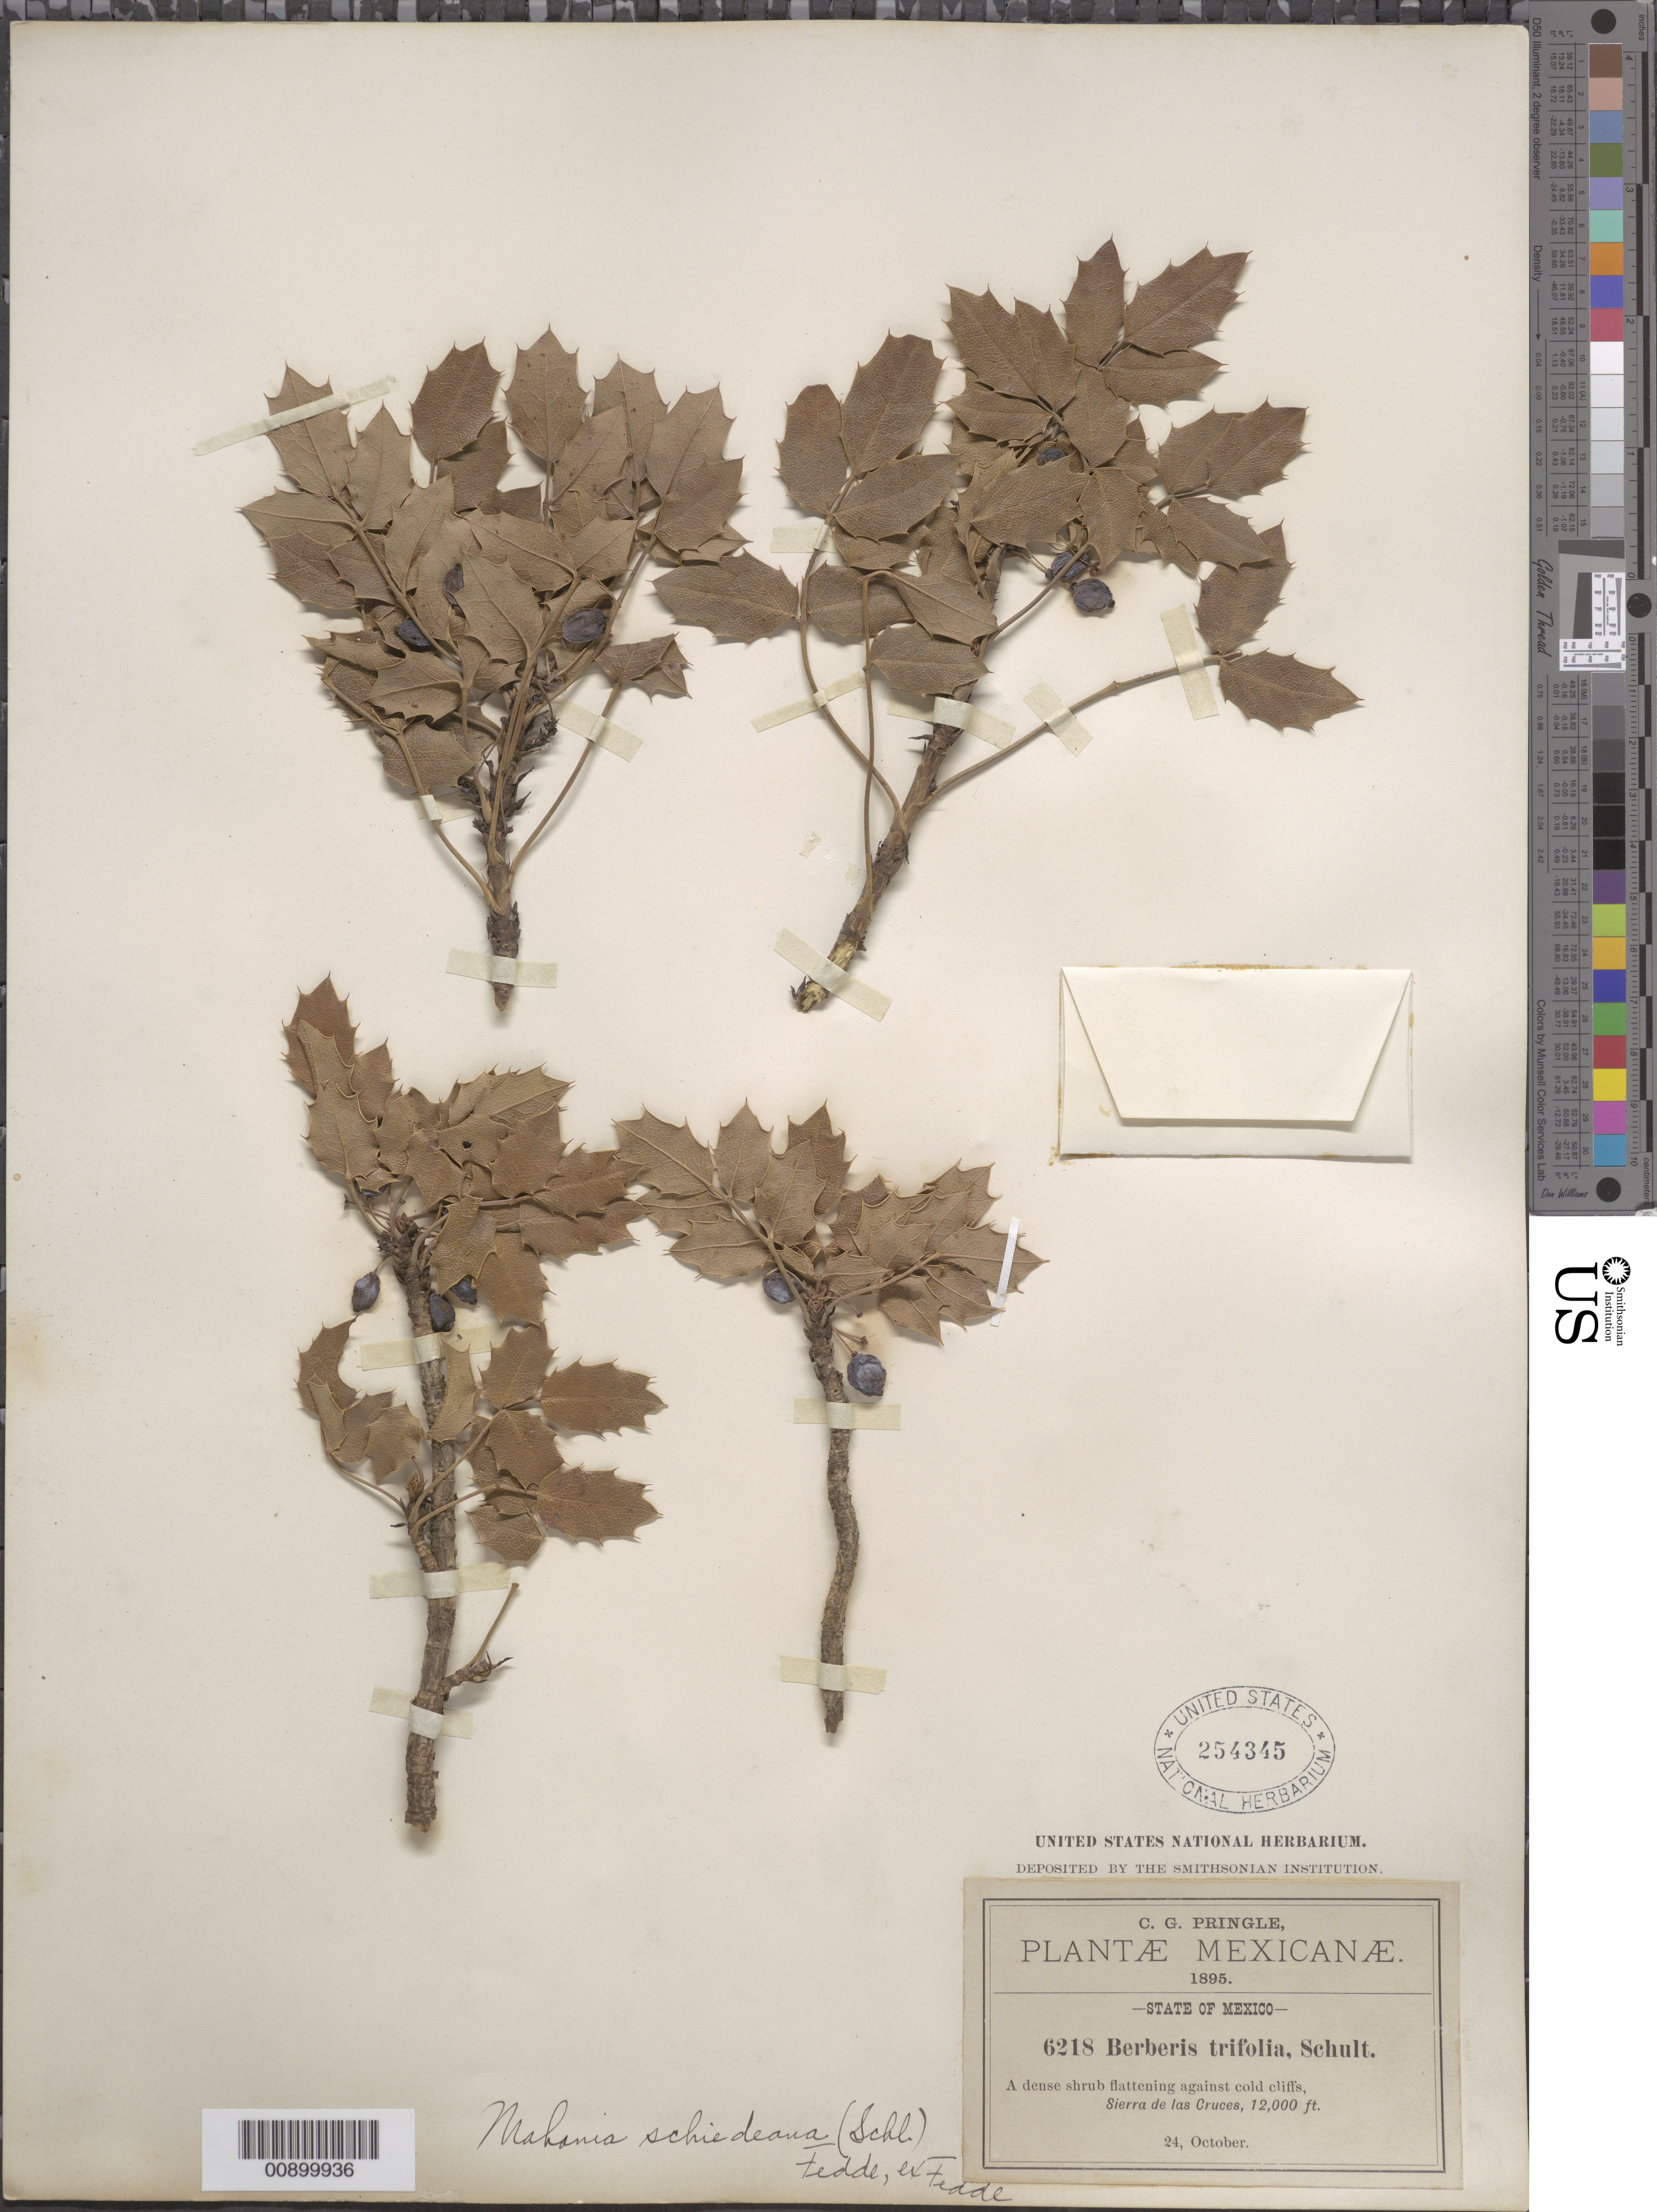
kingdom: Plantae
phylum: Tracheophyta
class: Magnoliopsida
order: Ranunculales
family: Berberidaceae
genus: Mahonia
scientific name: Mahonia trifolia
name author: Cham. & Schult.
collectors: C. G. Pringle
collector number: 6218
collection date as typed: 24 Oct 1895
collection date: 1895-10-24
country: Mexico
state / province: México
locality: Sierra de las Cruces, State of Mexico.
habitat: Flattening against cold cliffs.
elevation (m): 3658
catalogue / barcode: US 254345